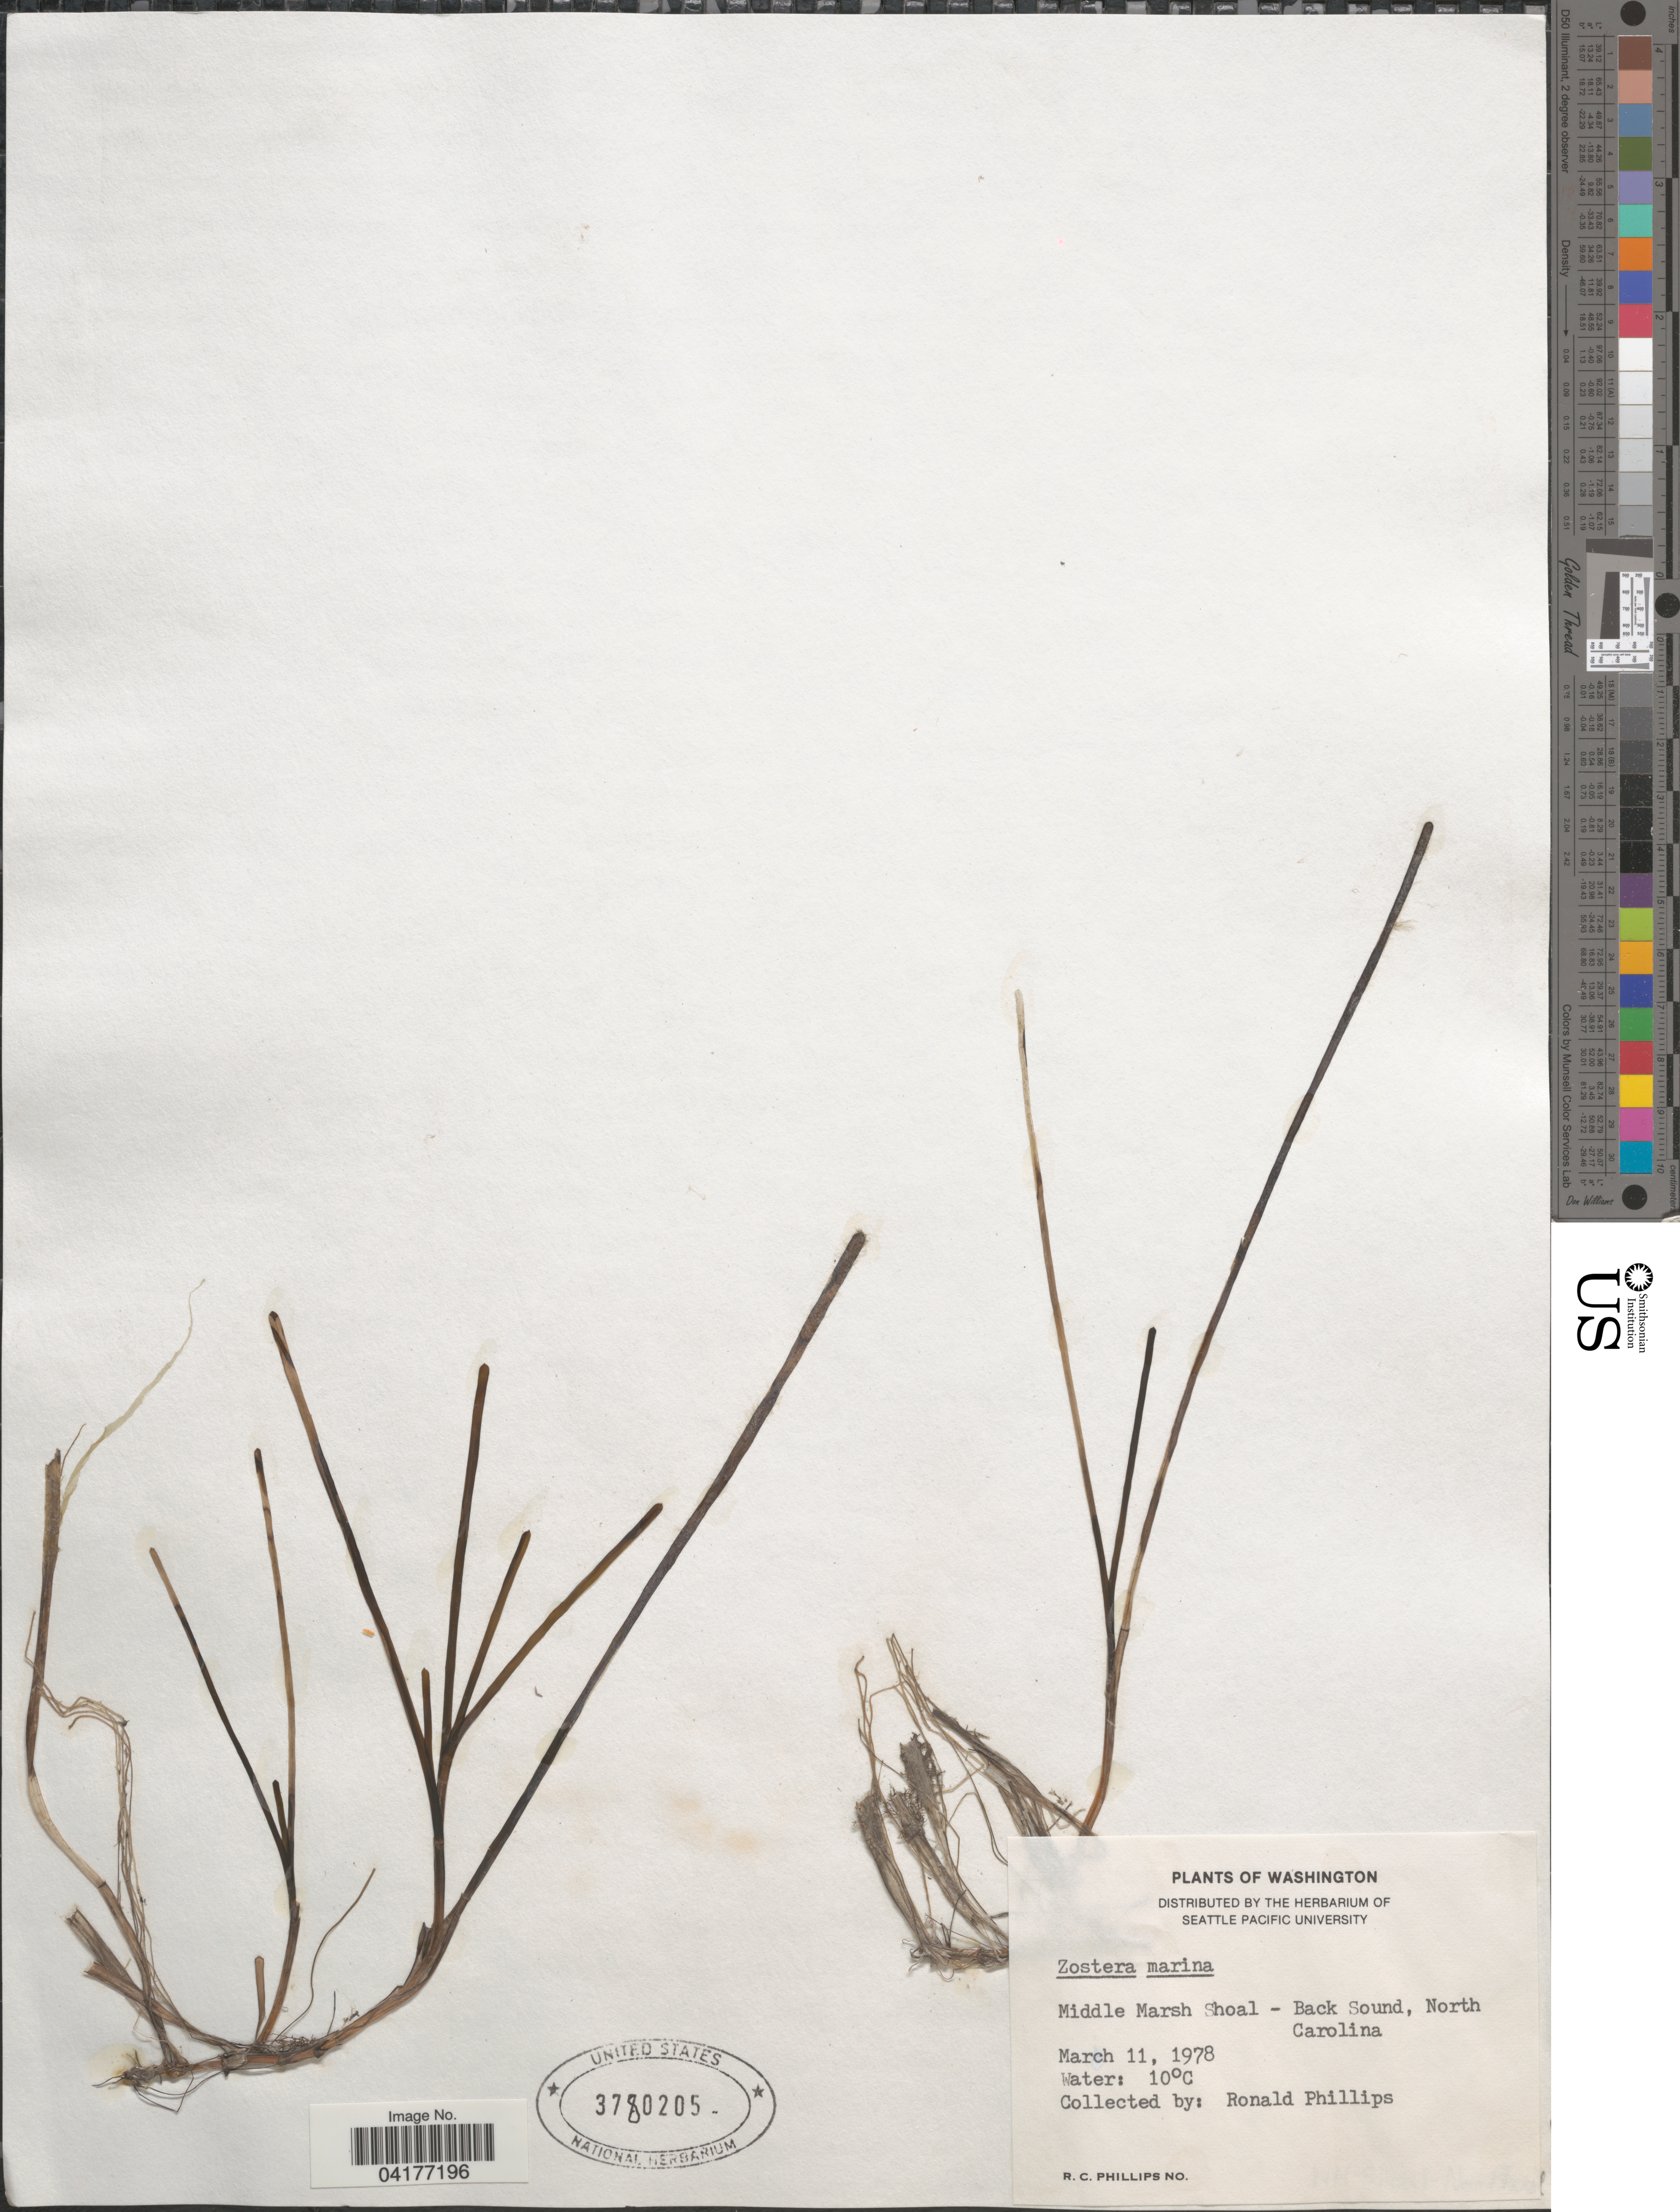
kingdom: Plantae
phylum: Tracheophyta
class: Liliopsida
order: Alismatales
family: Zosteraceae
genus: Zostera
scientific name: Zostera marina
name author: L.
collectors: R. C. Phillips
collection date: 1978-03-11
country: United States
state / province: North Carolina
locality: Middle Marsh Shoal - Back Sound.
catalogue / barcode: US 3780205